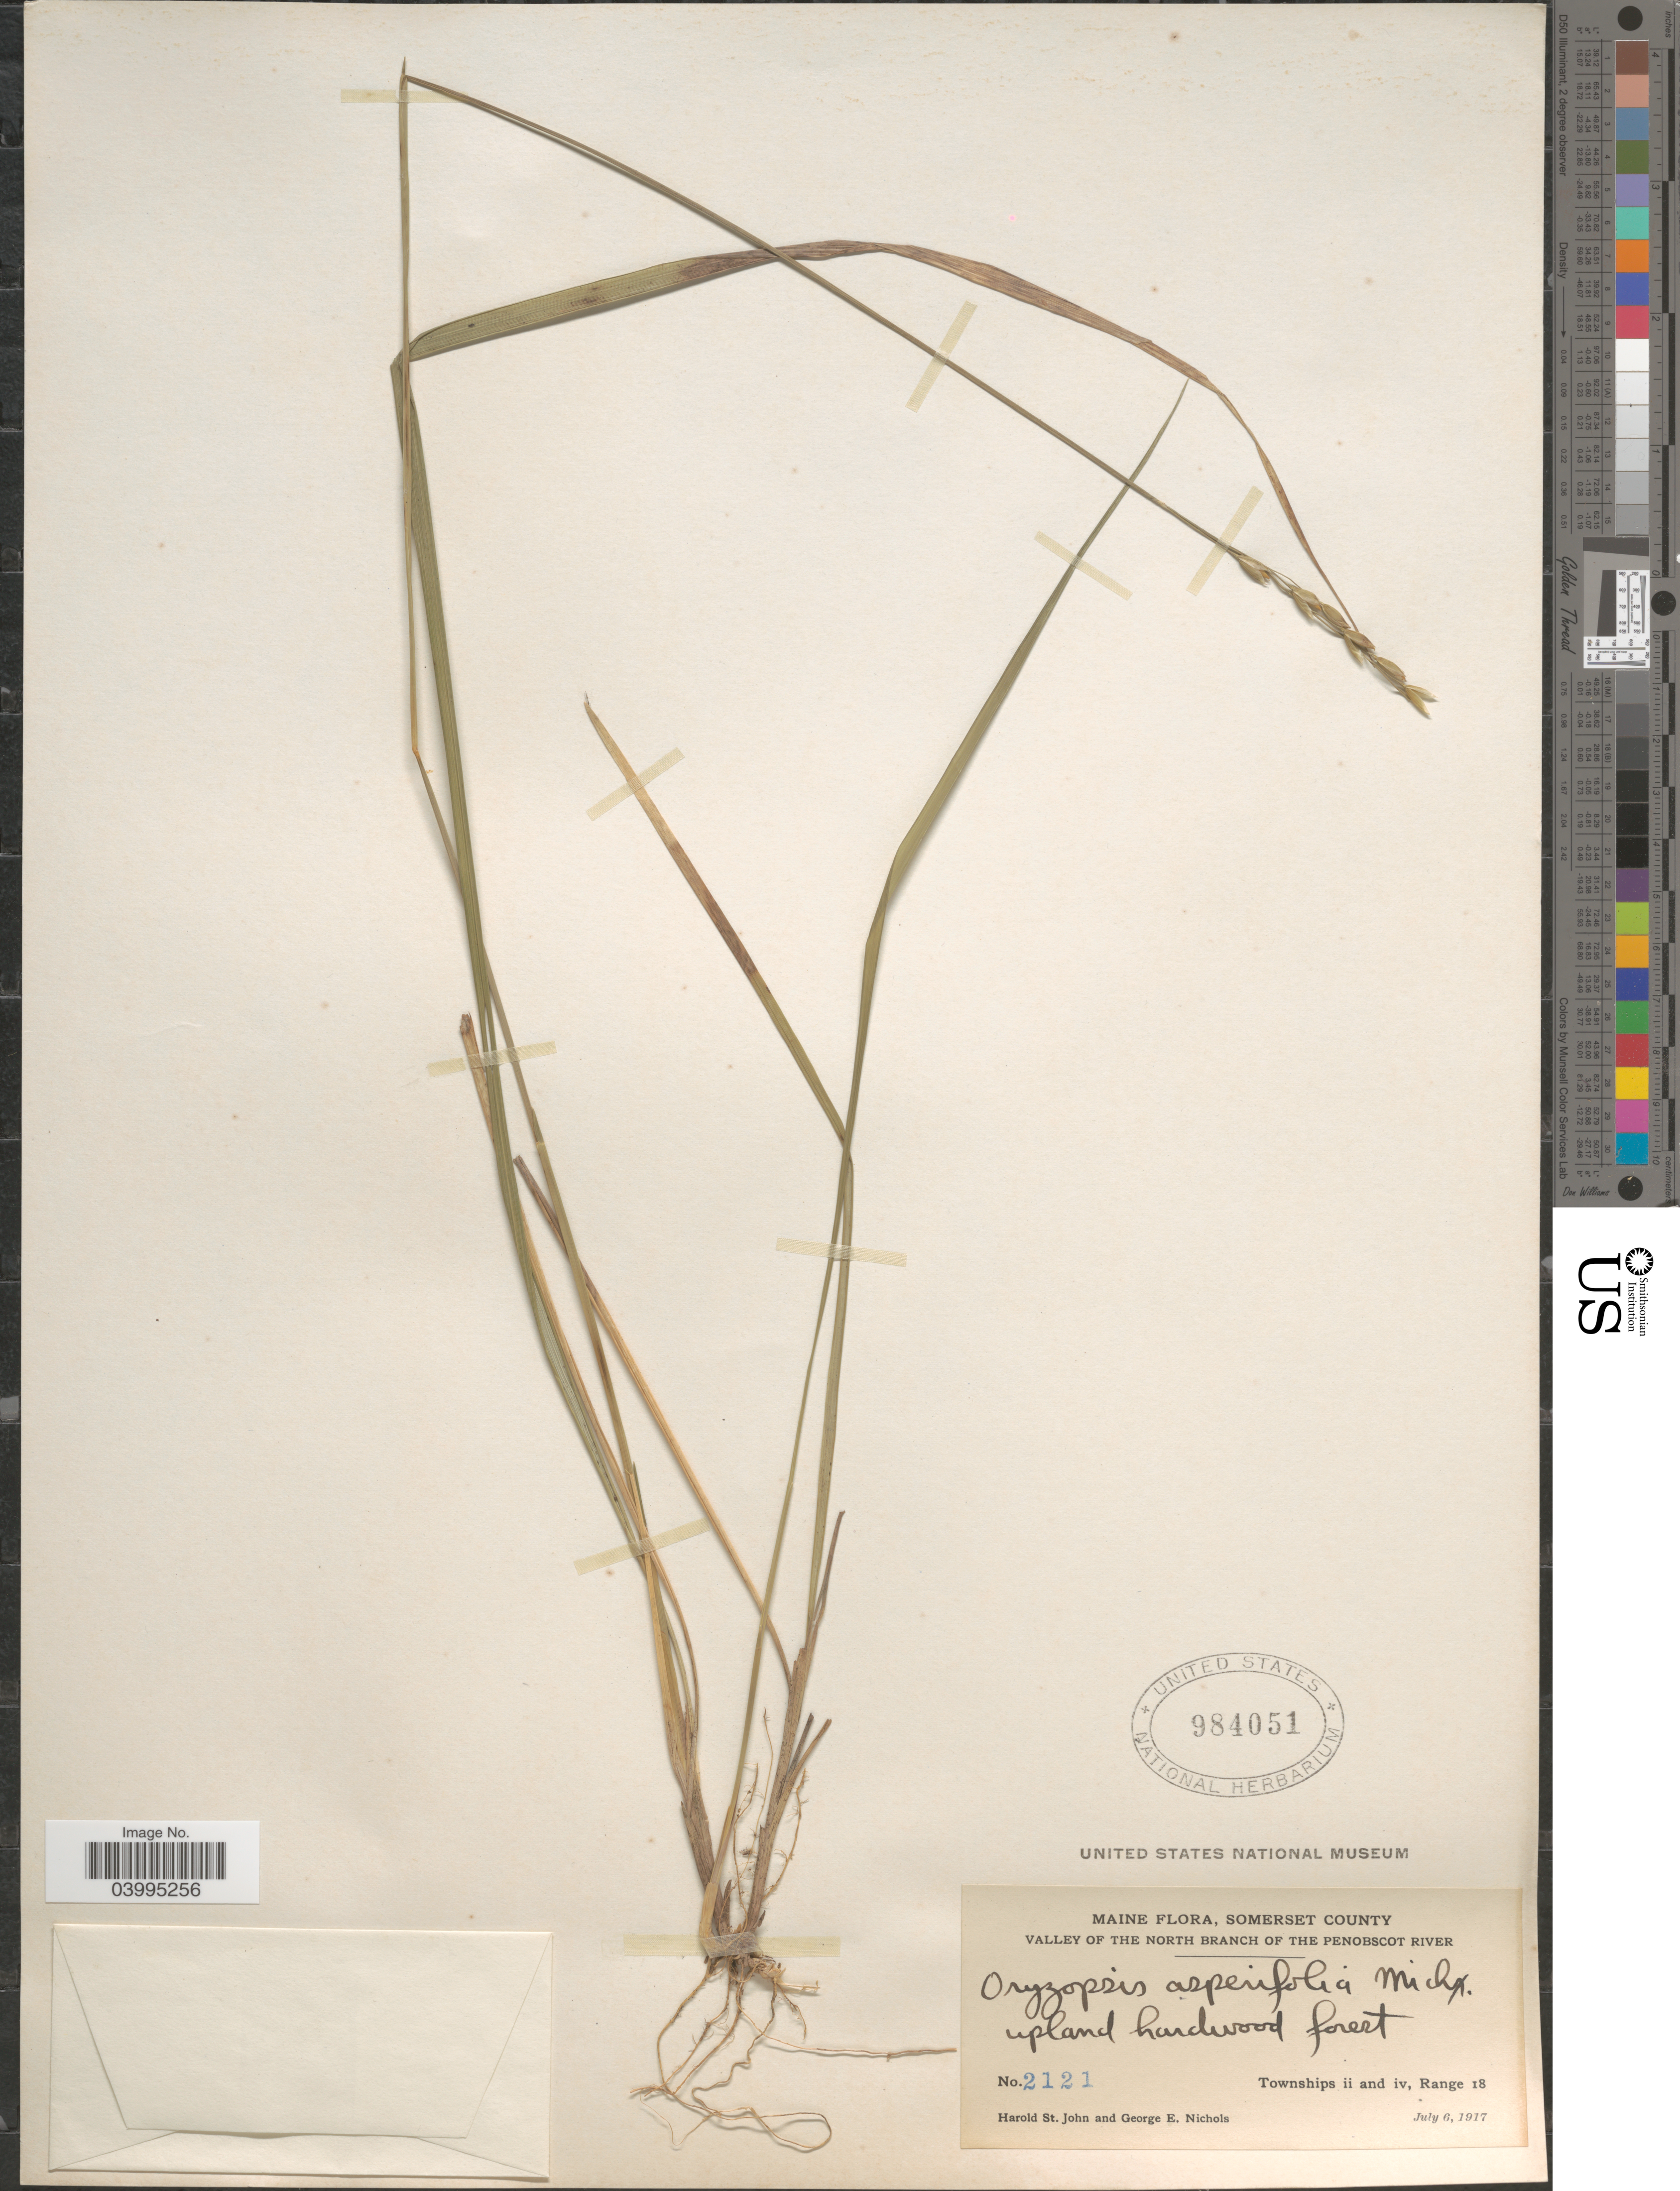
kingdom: Plantae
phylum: Tracheophyta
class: Liliopsida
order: Poales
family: Poaceae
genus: Oryzopsis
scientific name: Oryzopsis asperifolia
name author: Michx.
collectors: H. St. John & G. E. Nichols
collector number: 2121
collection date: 1917-07-06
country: United States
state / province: Maine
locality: Somerset County. Valley of the North Branch of the Penobscot River. Upland hardwood forest. Townships ii and iv, Range 18.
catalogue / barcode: US 984051